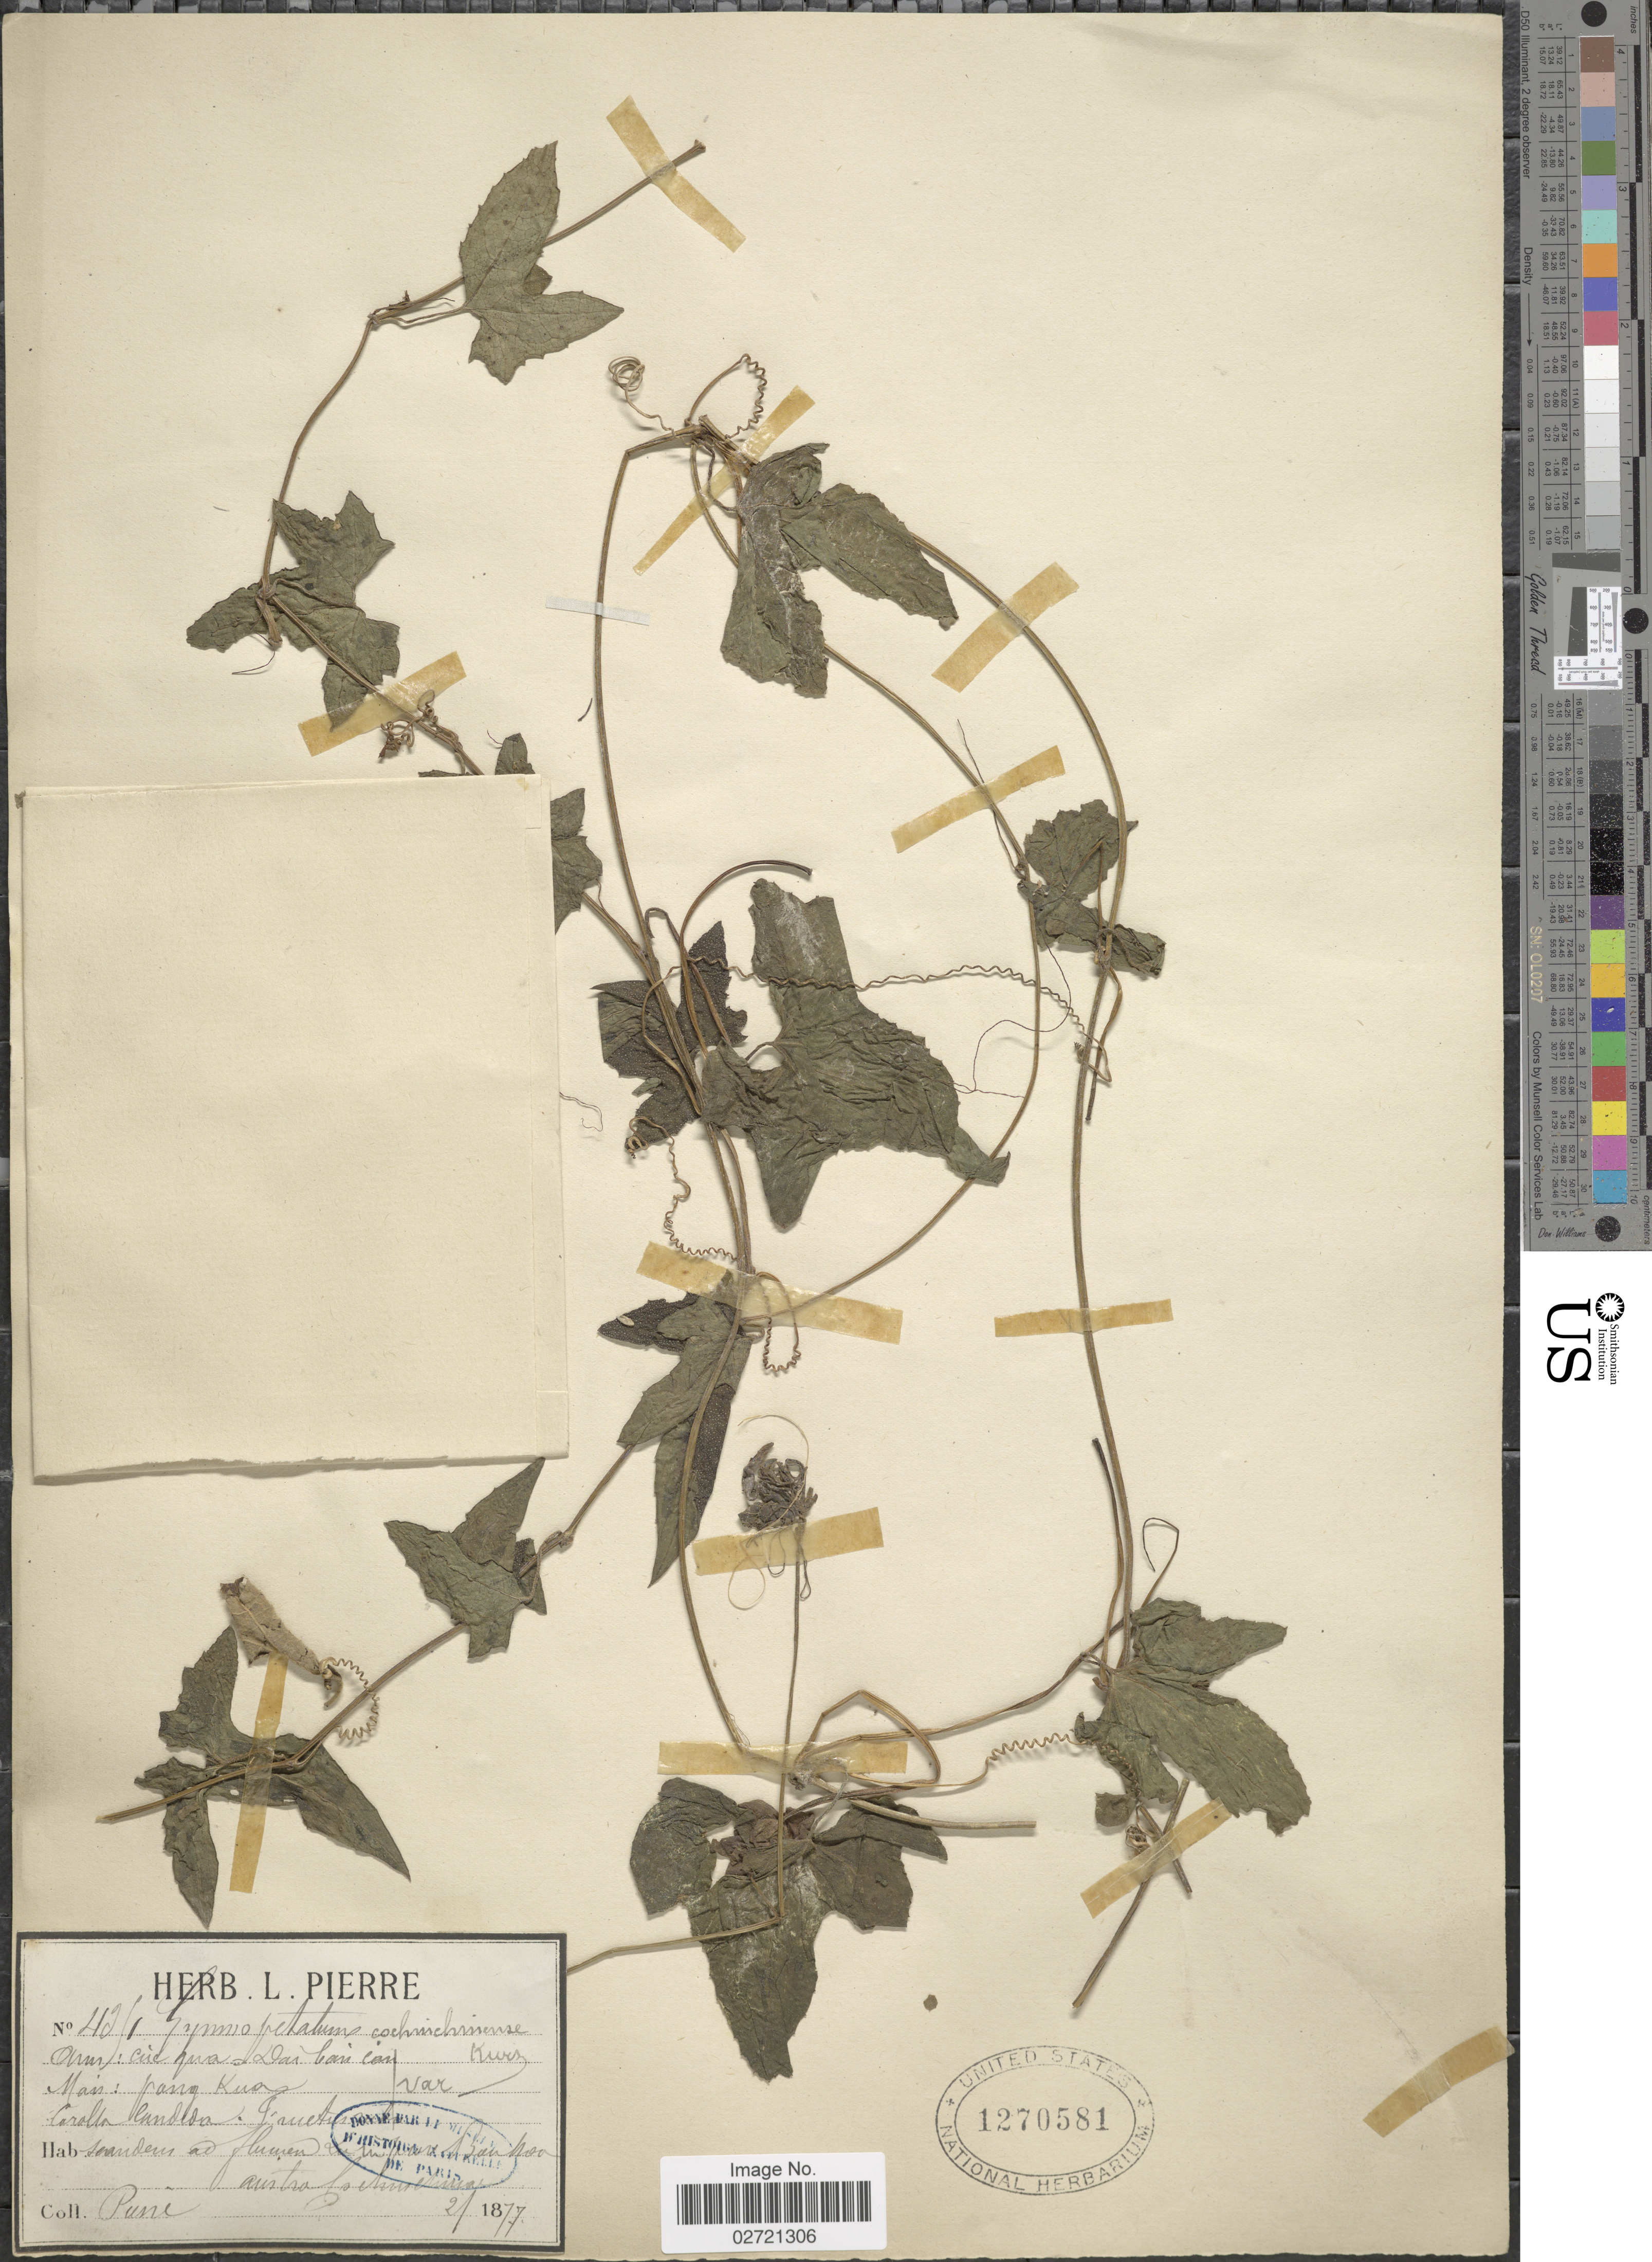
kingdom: Plantae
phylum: Tracheophyta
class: Magnoliopsida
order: Cucurbitales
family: Cucurbitaceae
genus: Trichosanthes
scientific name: Trichosanthes costata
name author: Blume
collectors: -- Pierre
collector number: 4291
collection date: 1877-02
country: Vietnam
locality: Scandens ad flumen lu in prov. Burinon [interpreted], austra Cochinchinae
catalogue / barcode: US 1270581